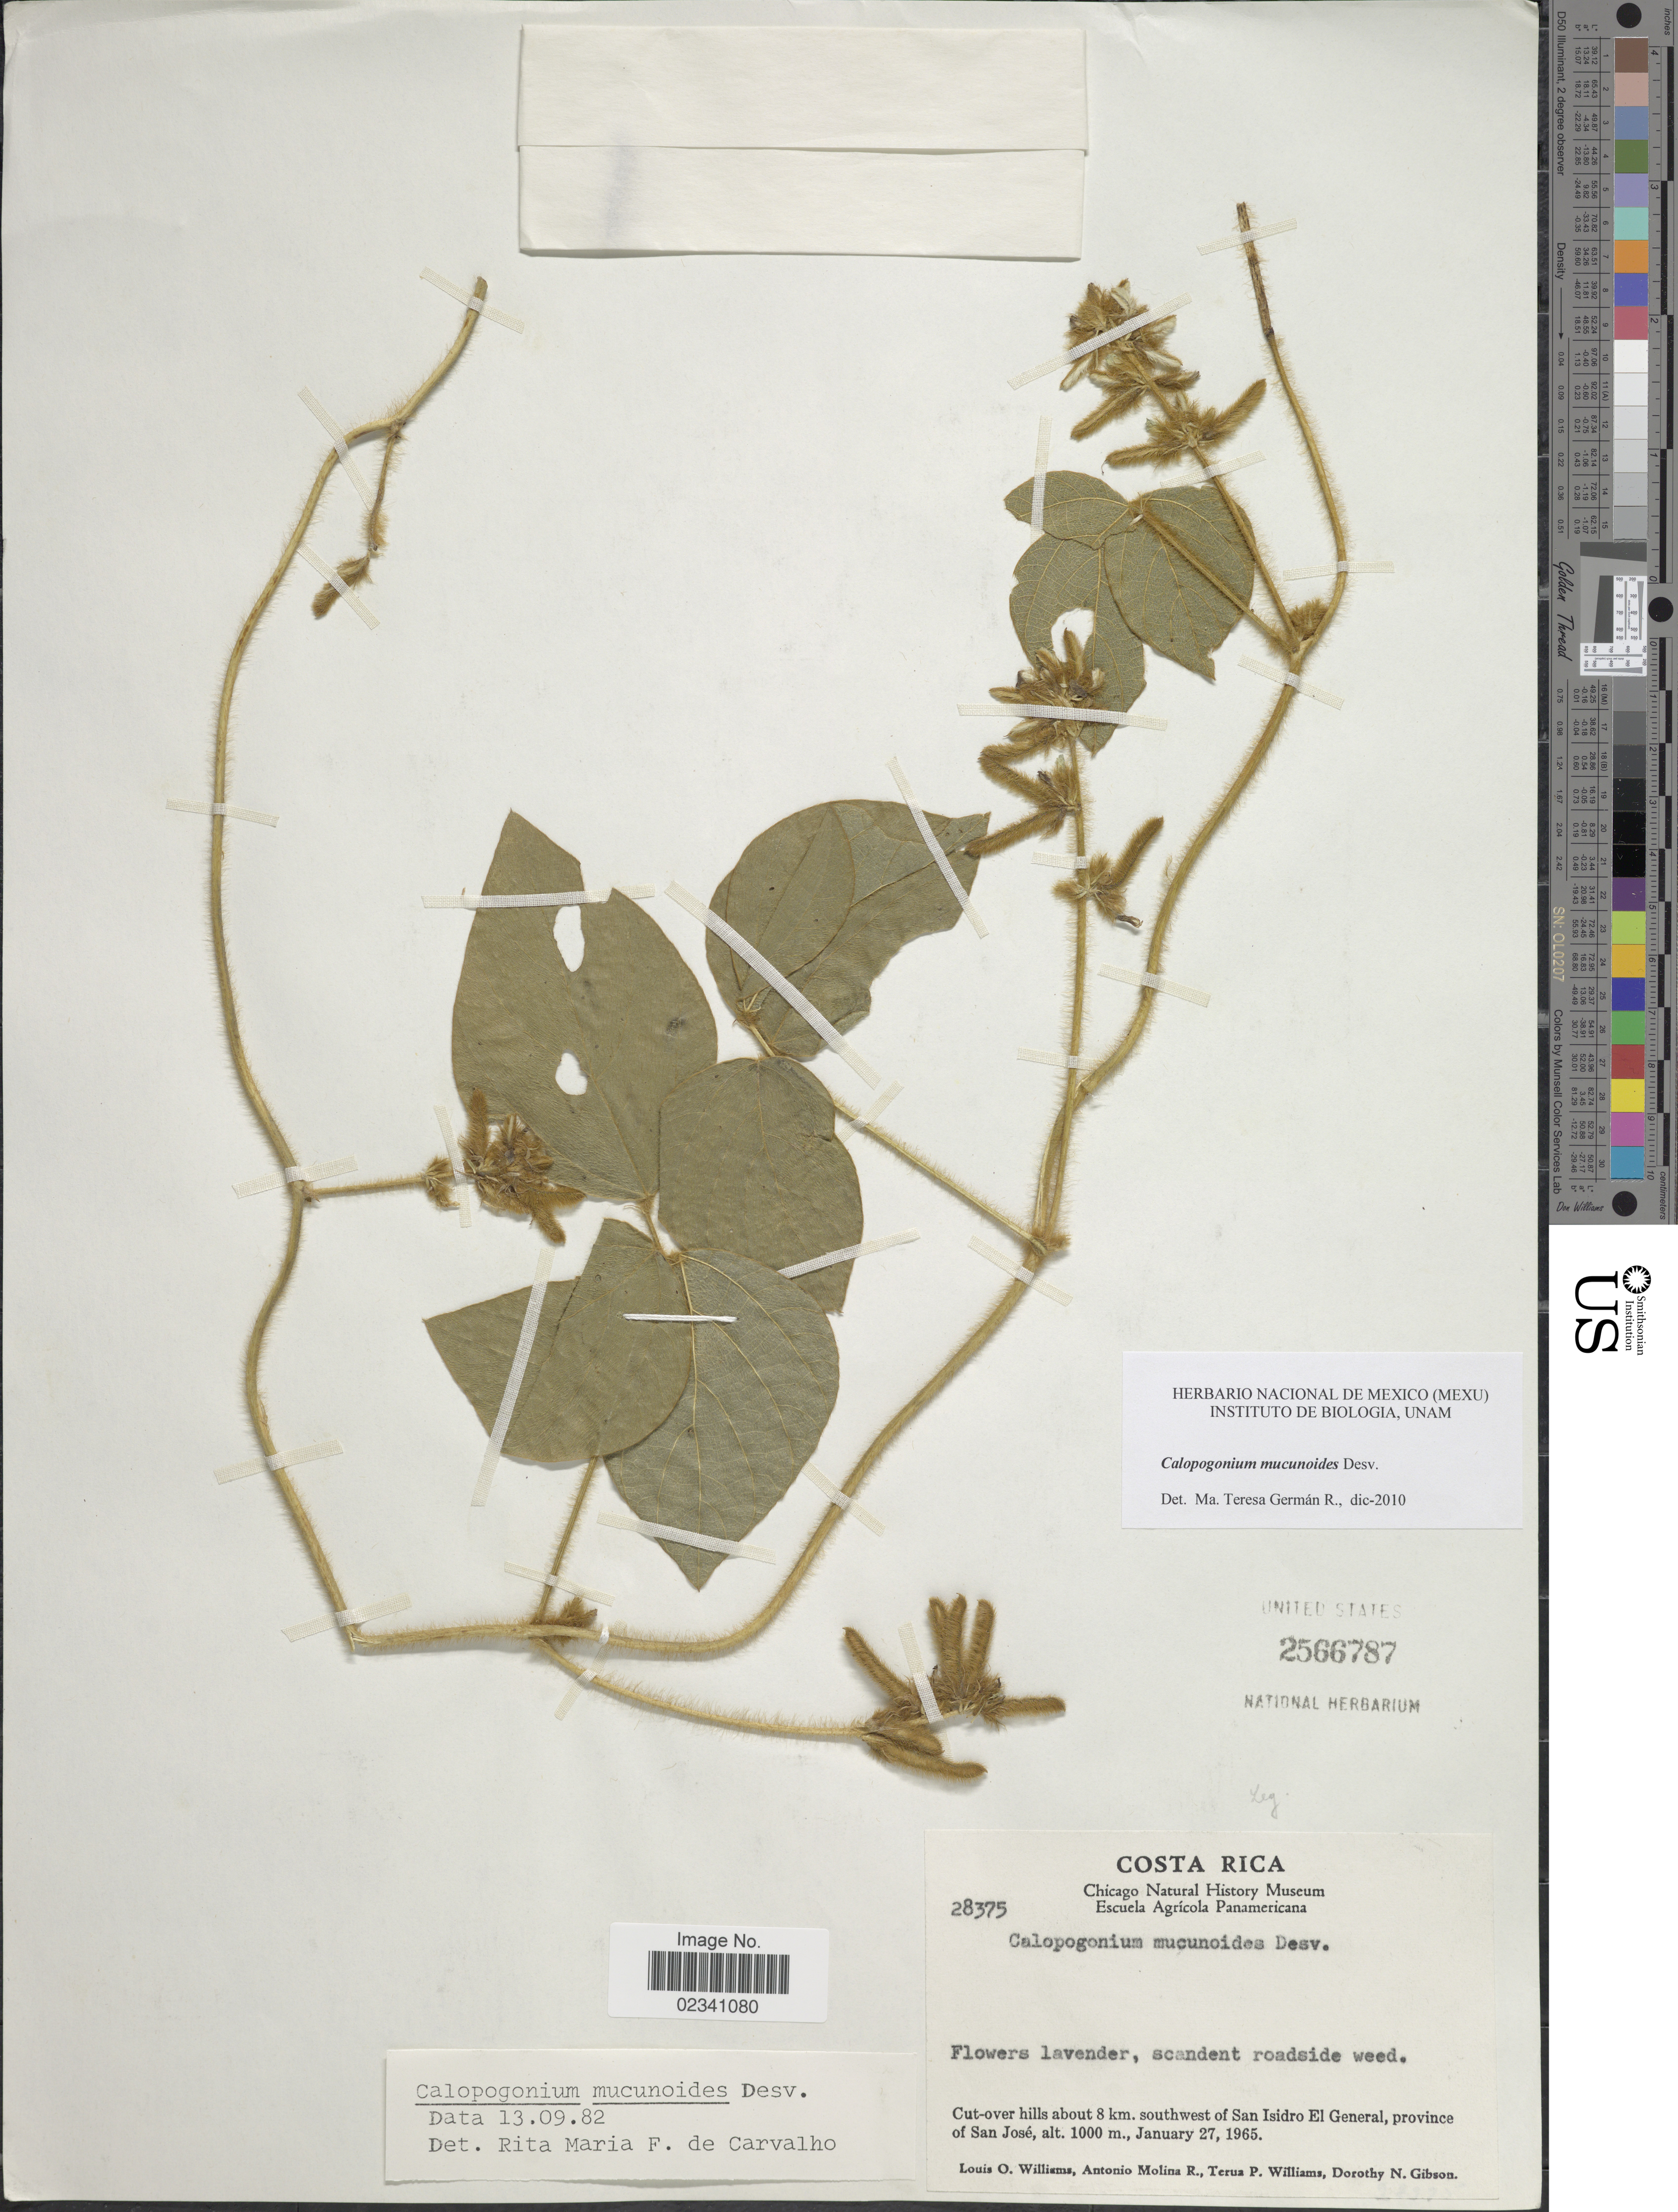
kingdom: Plantae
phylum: Tracheophyta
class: Magnoliopsida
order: Fabales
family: Fabaceae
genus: Calopogonium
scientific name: Calopogonium mucunoides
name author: Desv.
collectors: L. O. Williams, A. Molina R., T. Williams & D. N. Gibson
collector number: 28375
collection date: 1965-01-27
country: Costa Rica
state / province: San José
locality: Cut-over hills about 8 km. southwest of San Isidoro El General , Province of San Jose.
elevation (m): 1000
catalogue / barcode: US 2566787